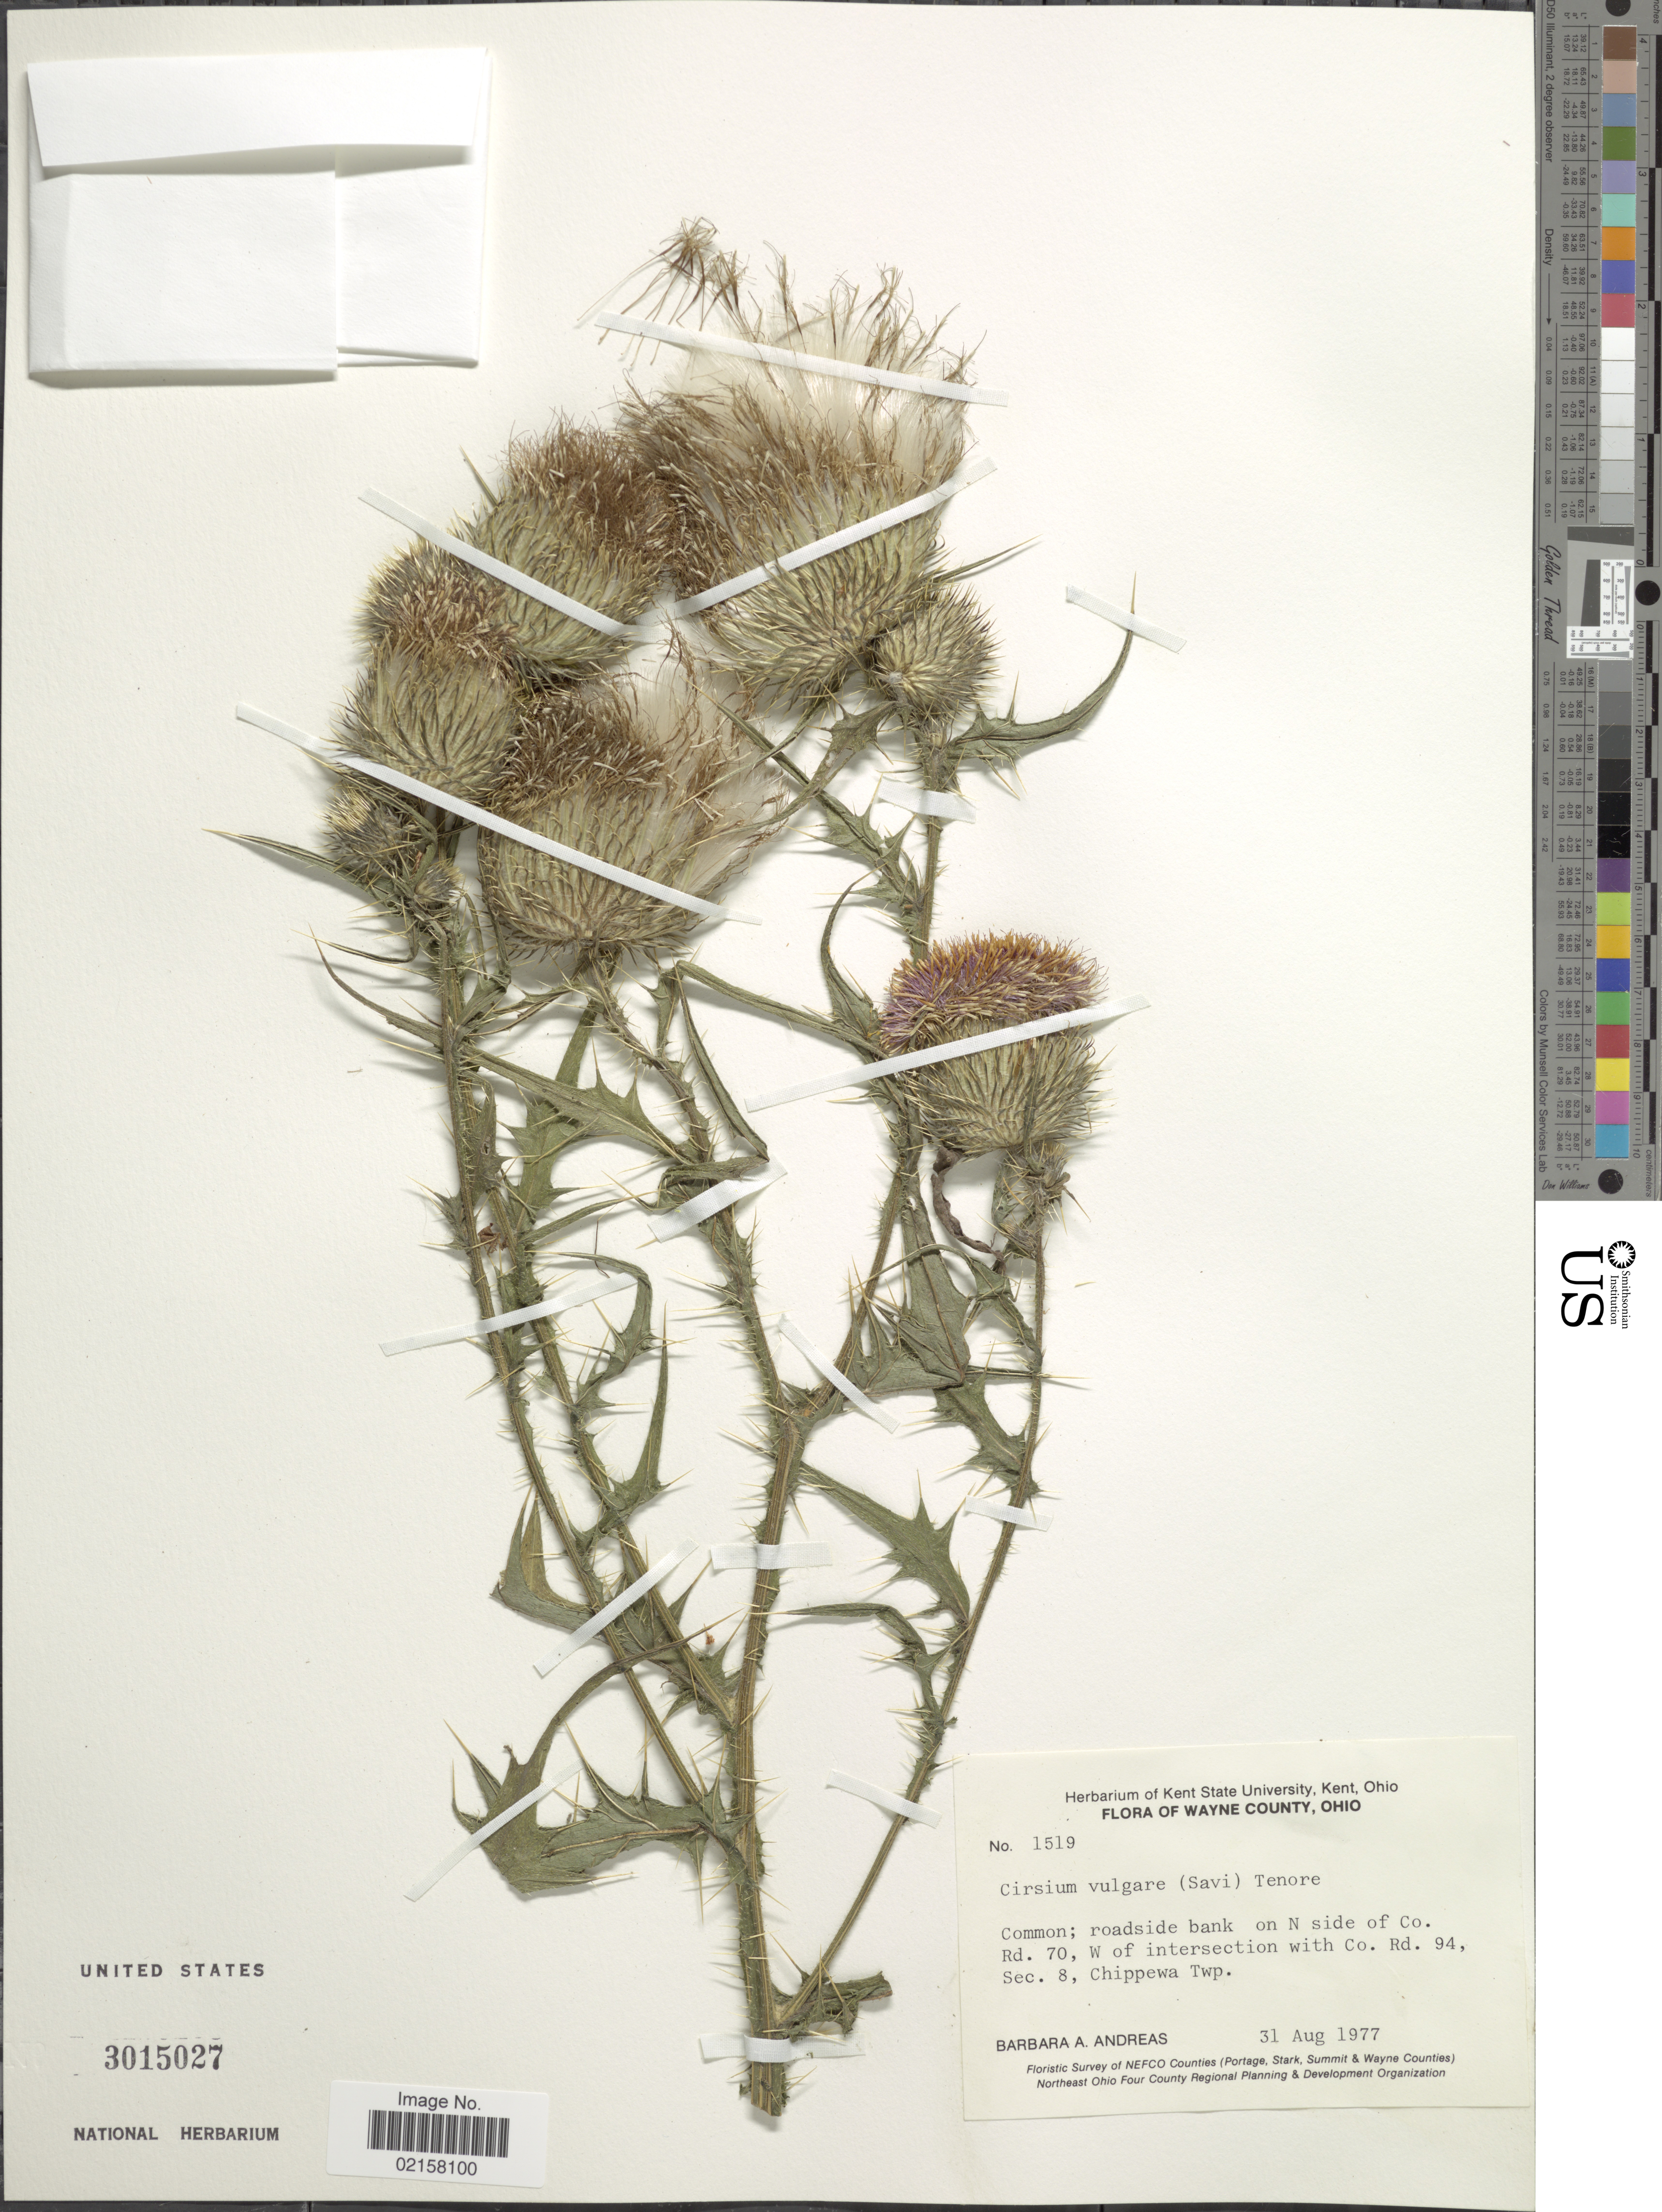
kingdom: Plantae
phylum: Tracheophyta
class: Magnoliopsida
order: Asterales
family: Asteraceae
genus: Cirsium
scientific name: Cirsium vulgare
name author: (Savi) Ten.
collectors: B. A. Andreas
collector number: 1519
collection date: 1977-08-31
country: United States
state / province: Ohio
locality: Wayne County, common; roadside bank on n side of Co. Rd. 70, W of intersection with Co. Rd. 94, Sec. 8, Chippewa Twp.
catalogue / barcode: US 3015027